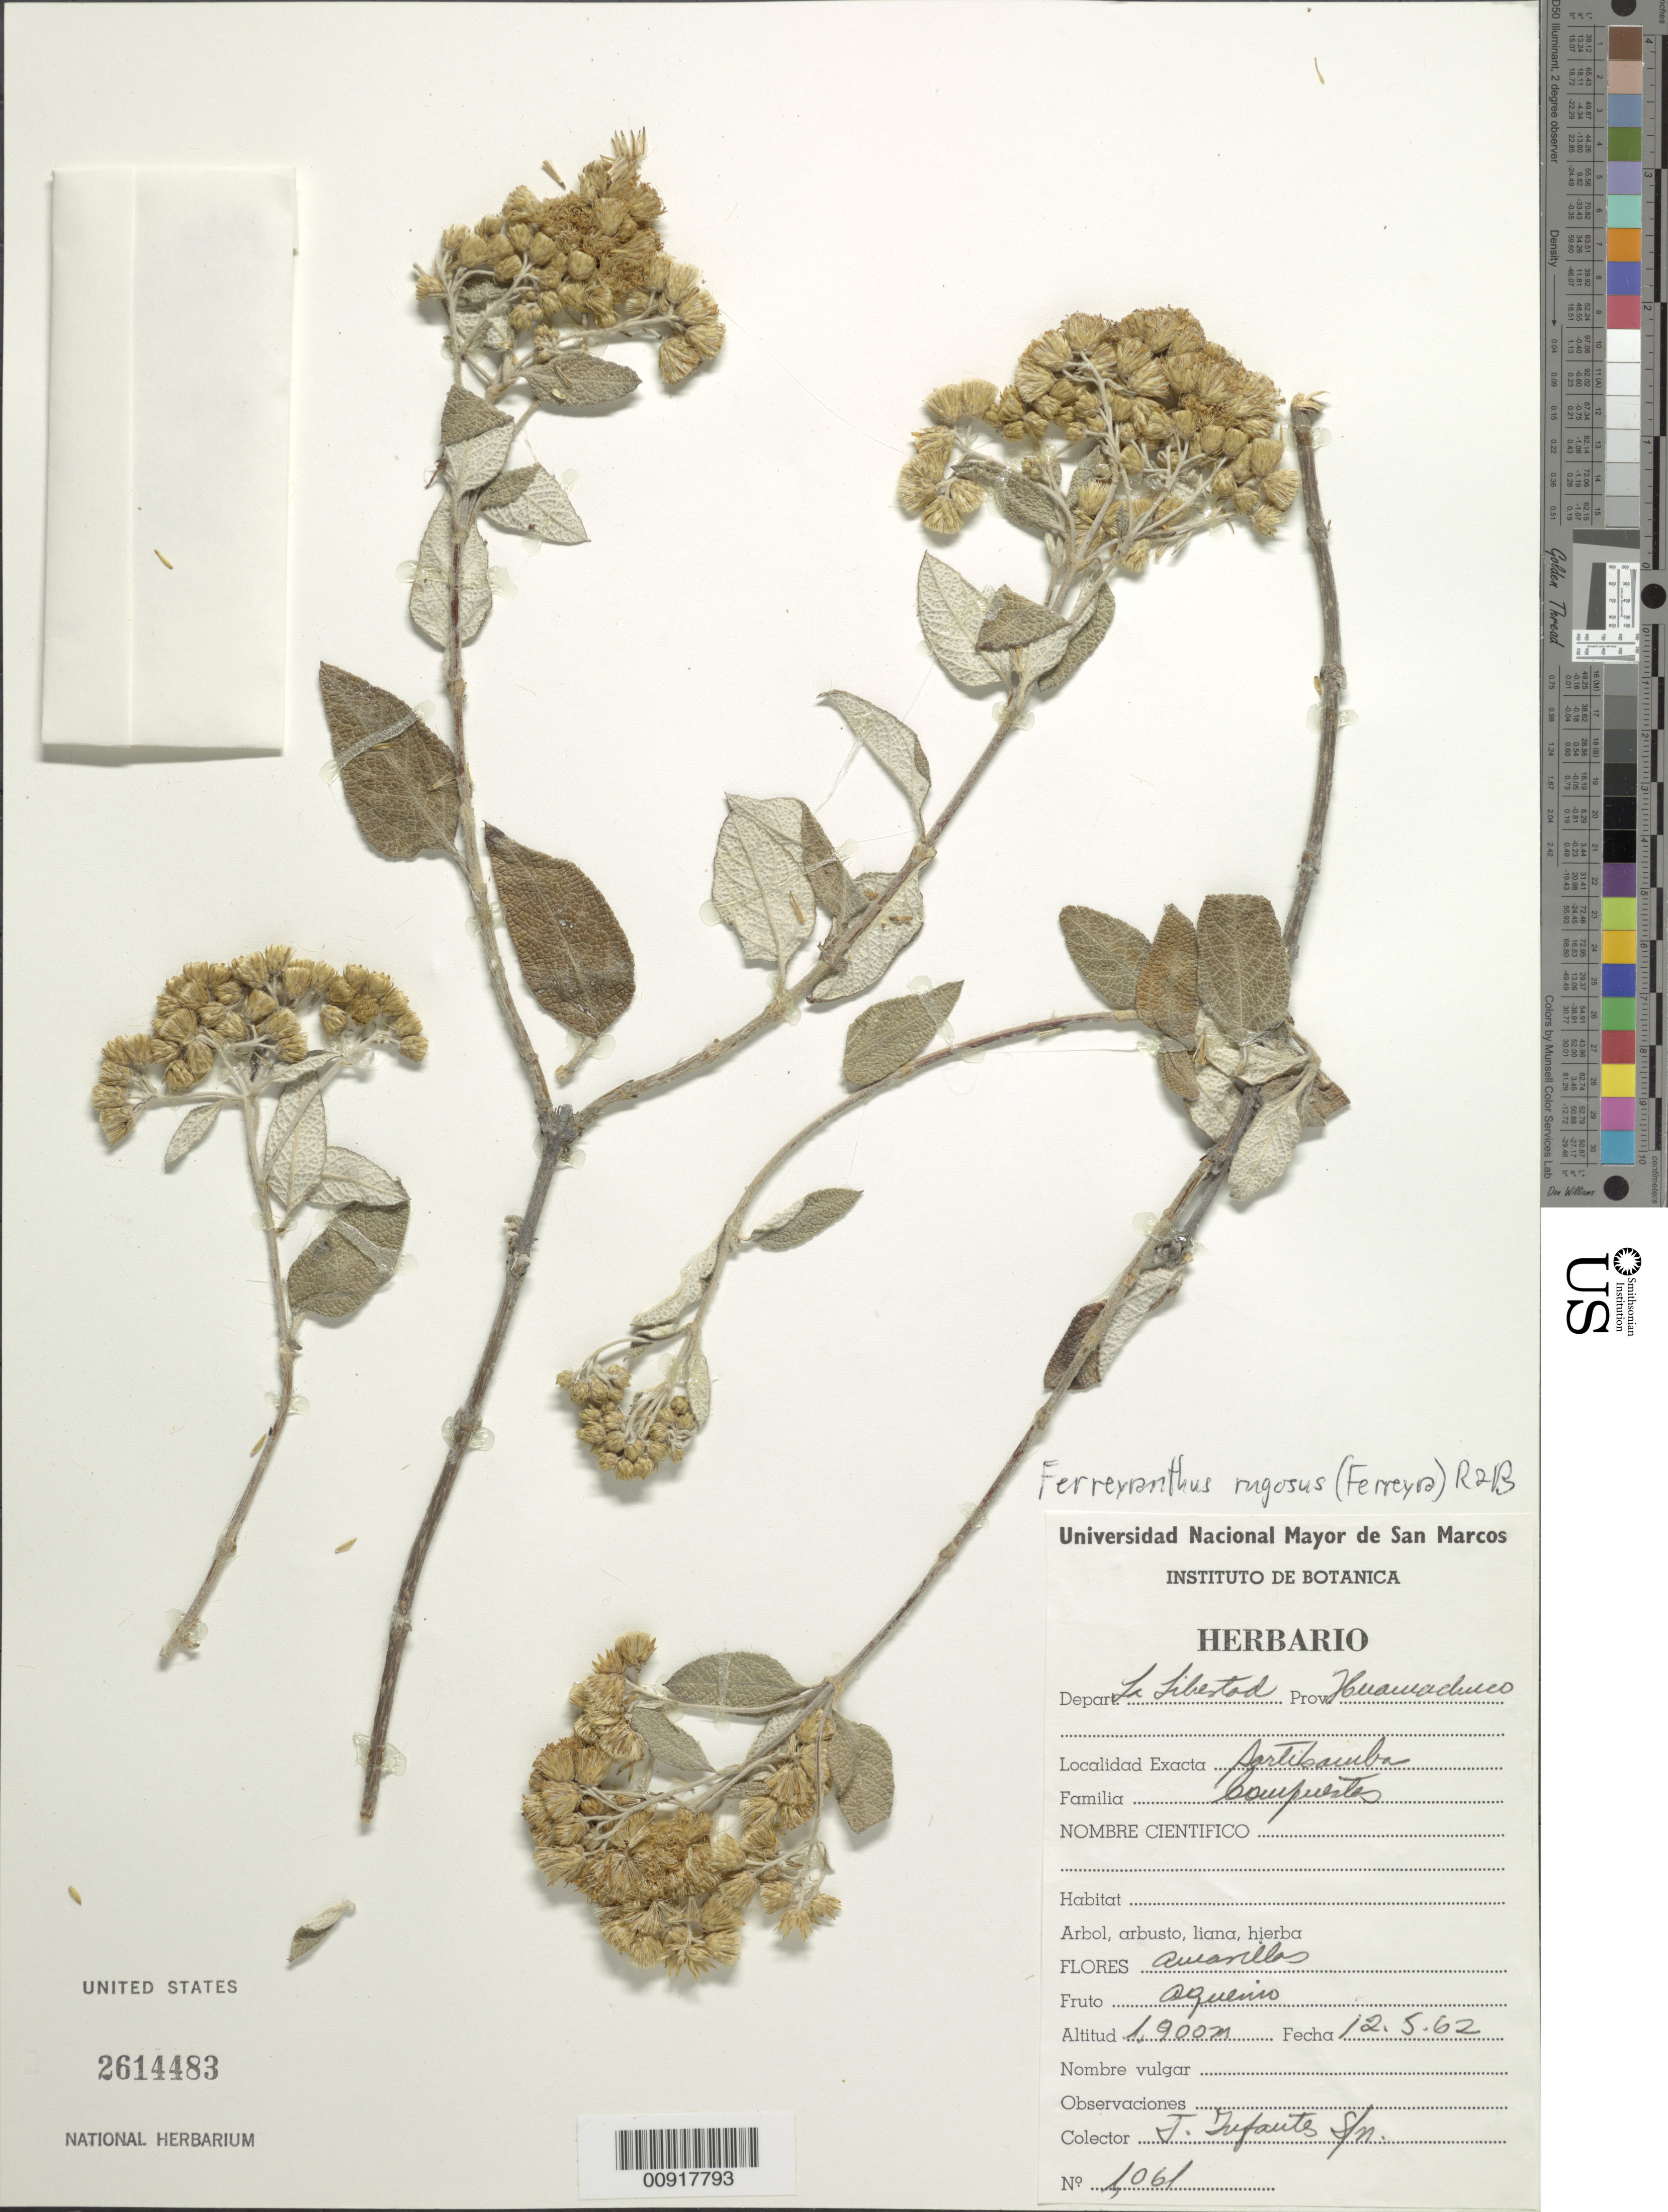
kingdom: Plantae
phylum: Tracheophyta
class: Magnoliopsida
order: Asterales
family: Asteraceae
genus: Ferreyranthus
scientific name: Ferreyranthus rugosus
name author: (Ferreyra) H. Rob. & Brettell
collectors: J. Infantes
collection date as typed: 12 May 1962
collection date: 1962-05-12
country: Peru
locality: Prov. Huamachuco, Dpto. La Libertad, Sartimbamba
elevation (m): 1900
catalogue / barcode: US 2614483